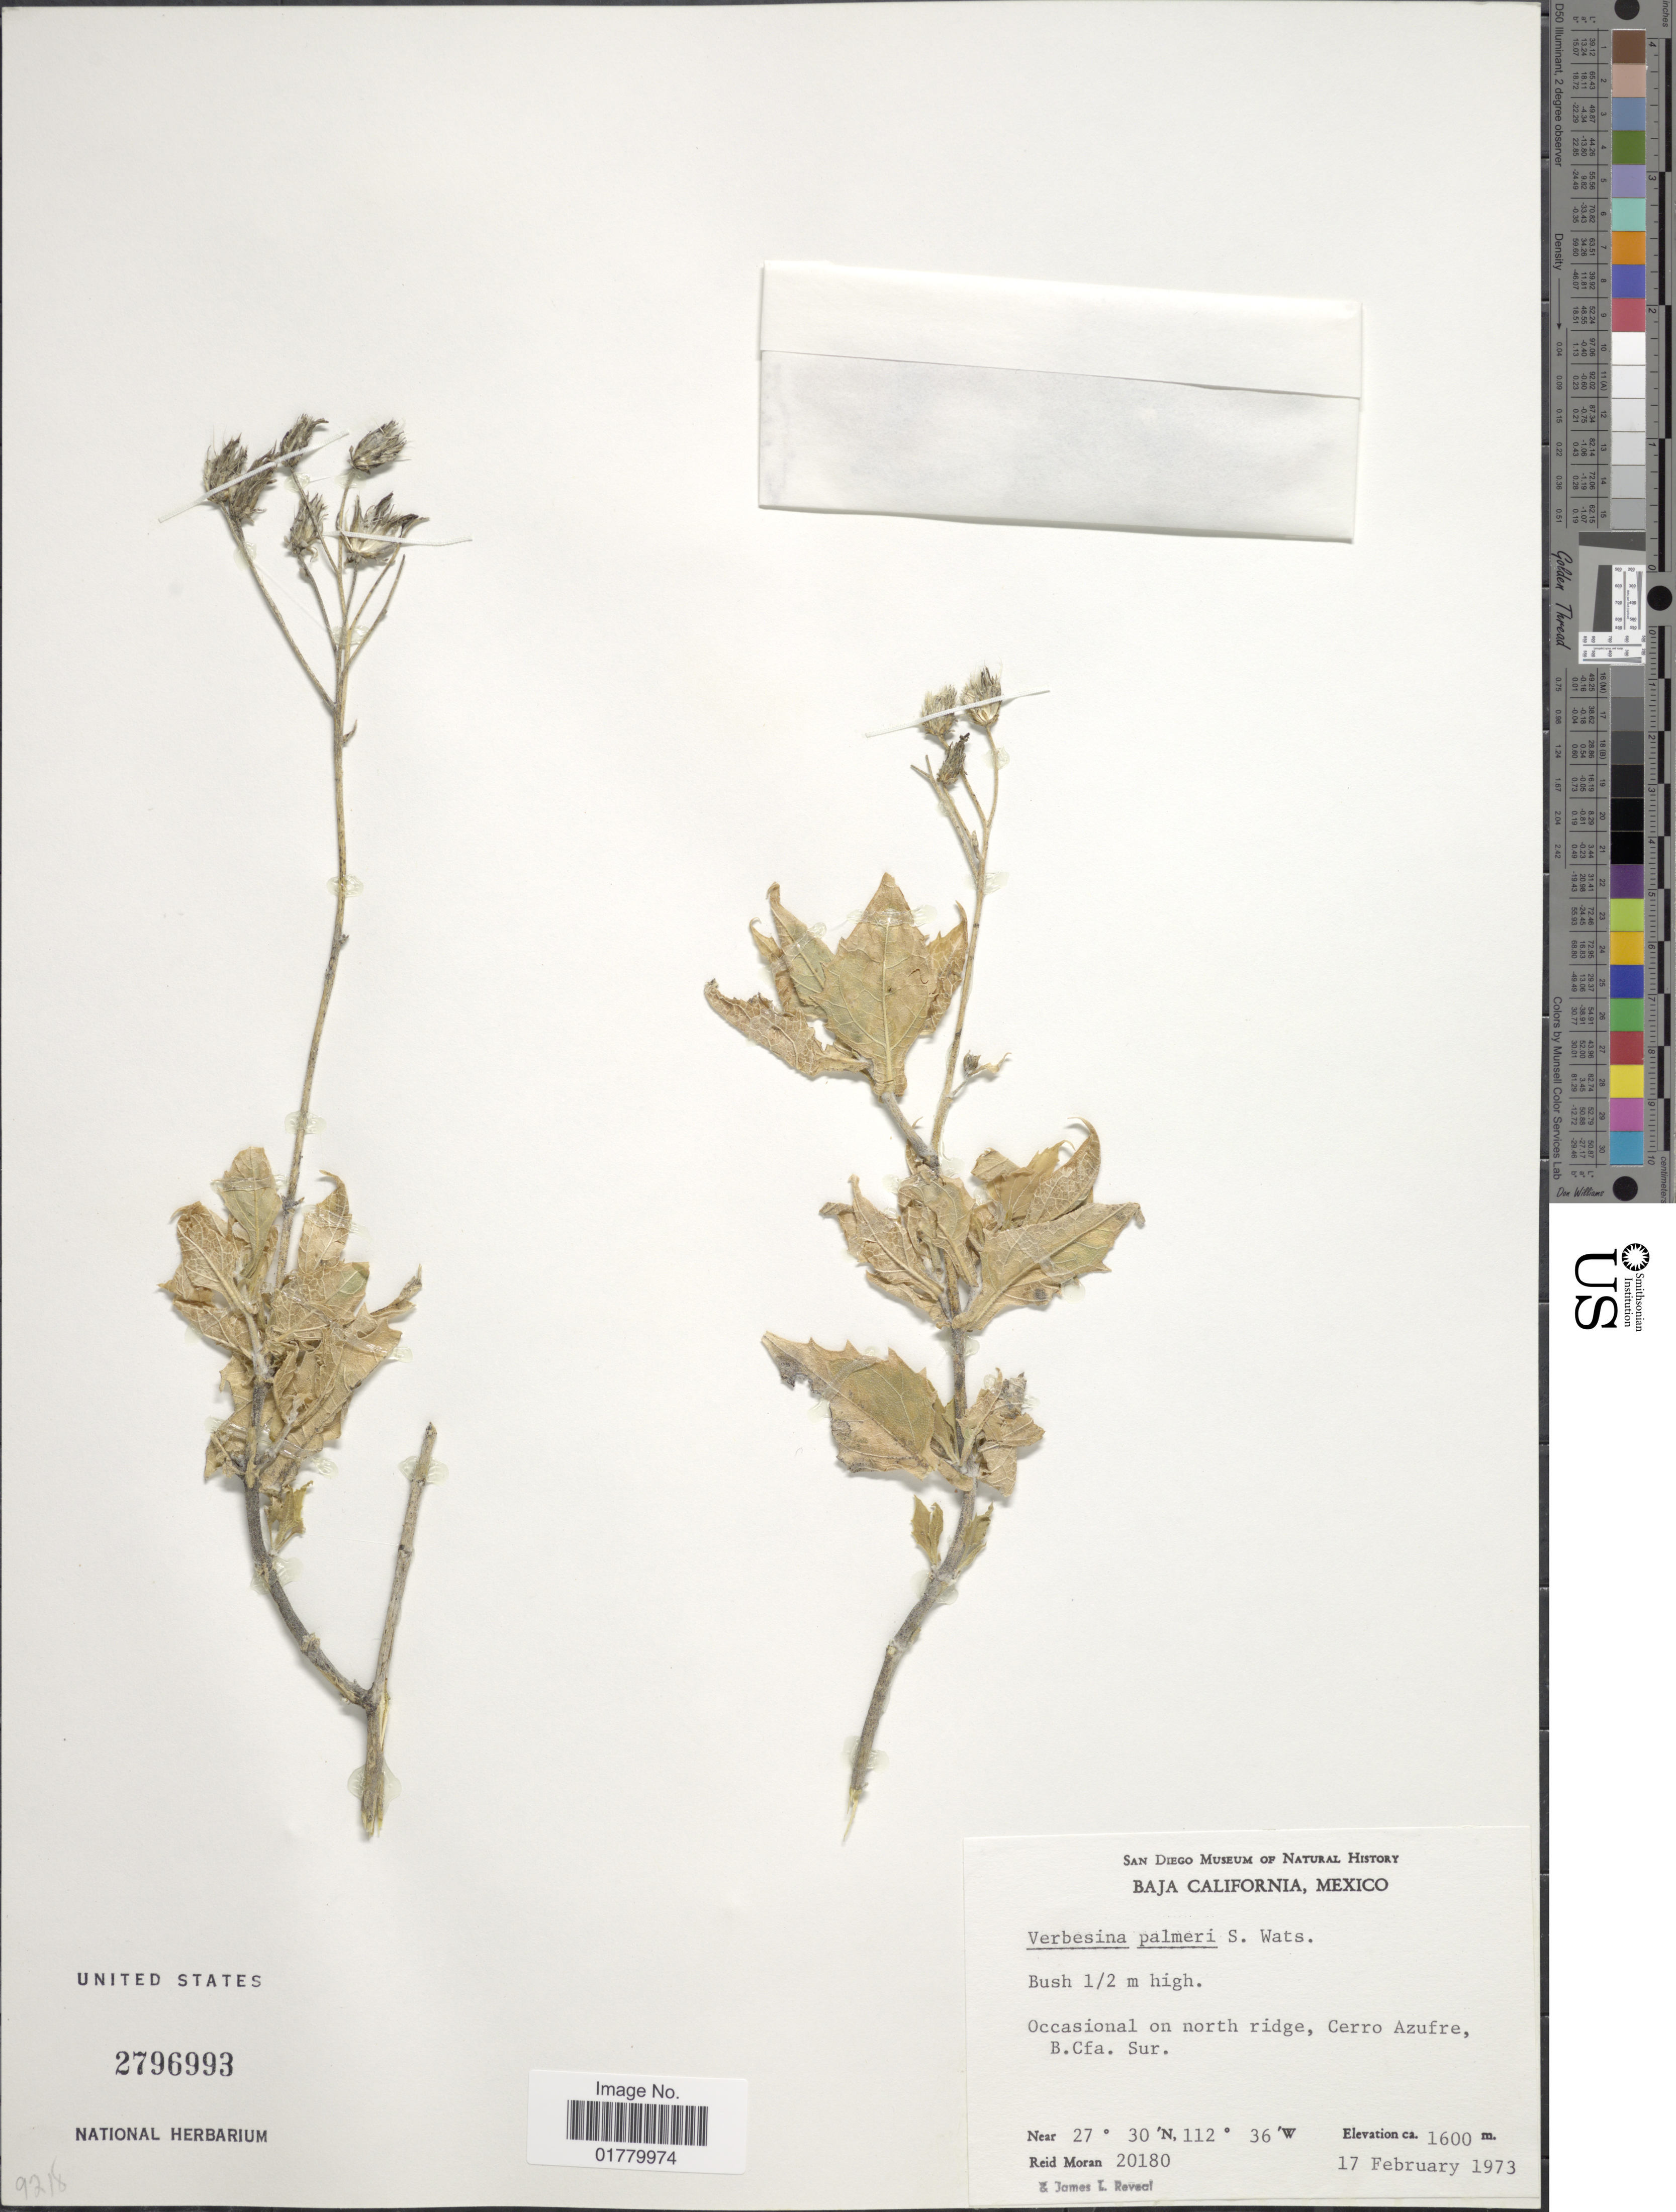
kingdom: Plantae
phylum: Tracheophyta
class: Magnoliopsida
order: Asterales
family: Asteraceae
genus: Verbesina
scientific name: Verbesina palmeri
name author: S. Watson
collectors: R. V. Moran & J. L. Reveal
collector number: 20180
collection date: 1973-02-17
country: Mexico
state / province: Baja California Sur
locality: Occasional on north ridge, Cerro Azufre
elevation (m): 1600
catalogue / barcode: US 2796993